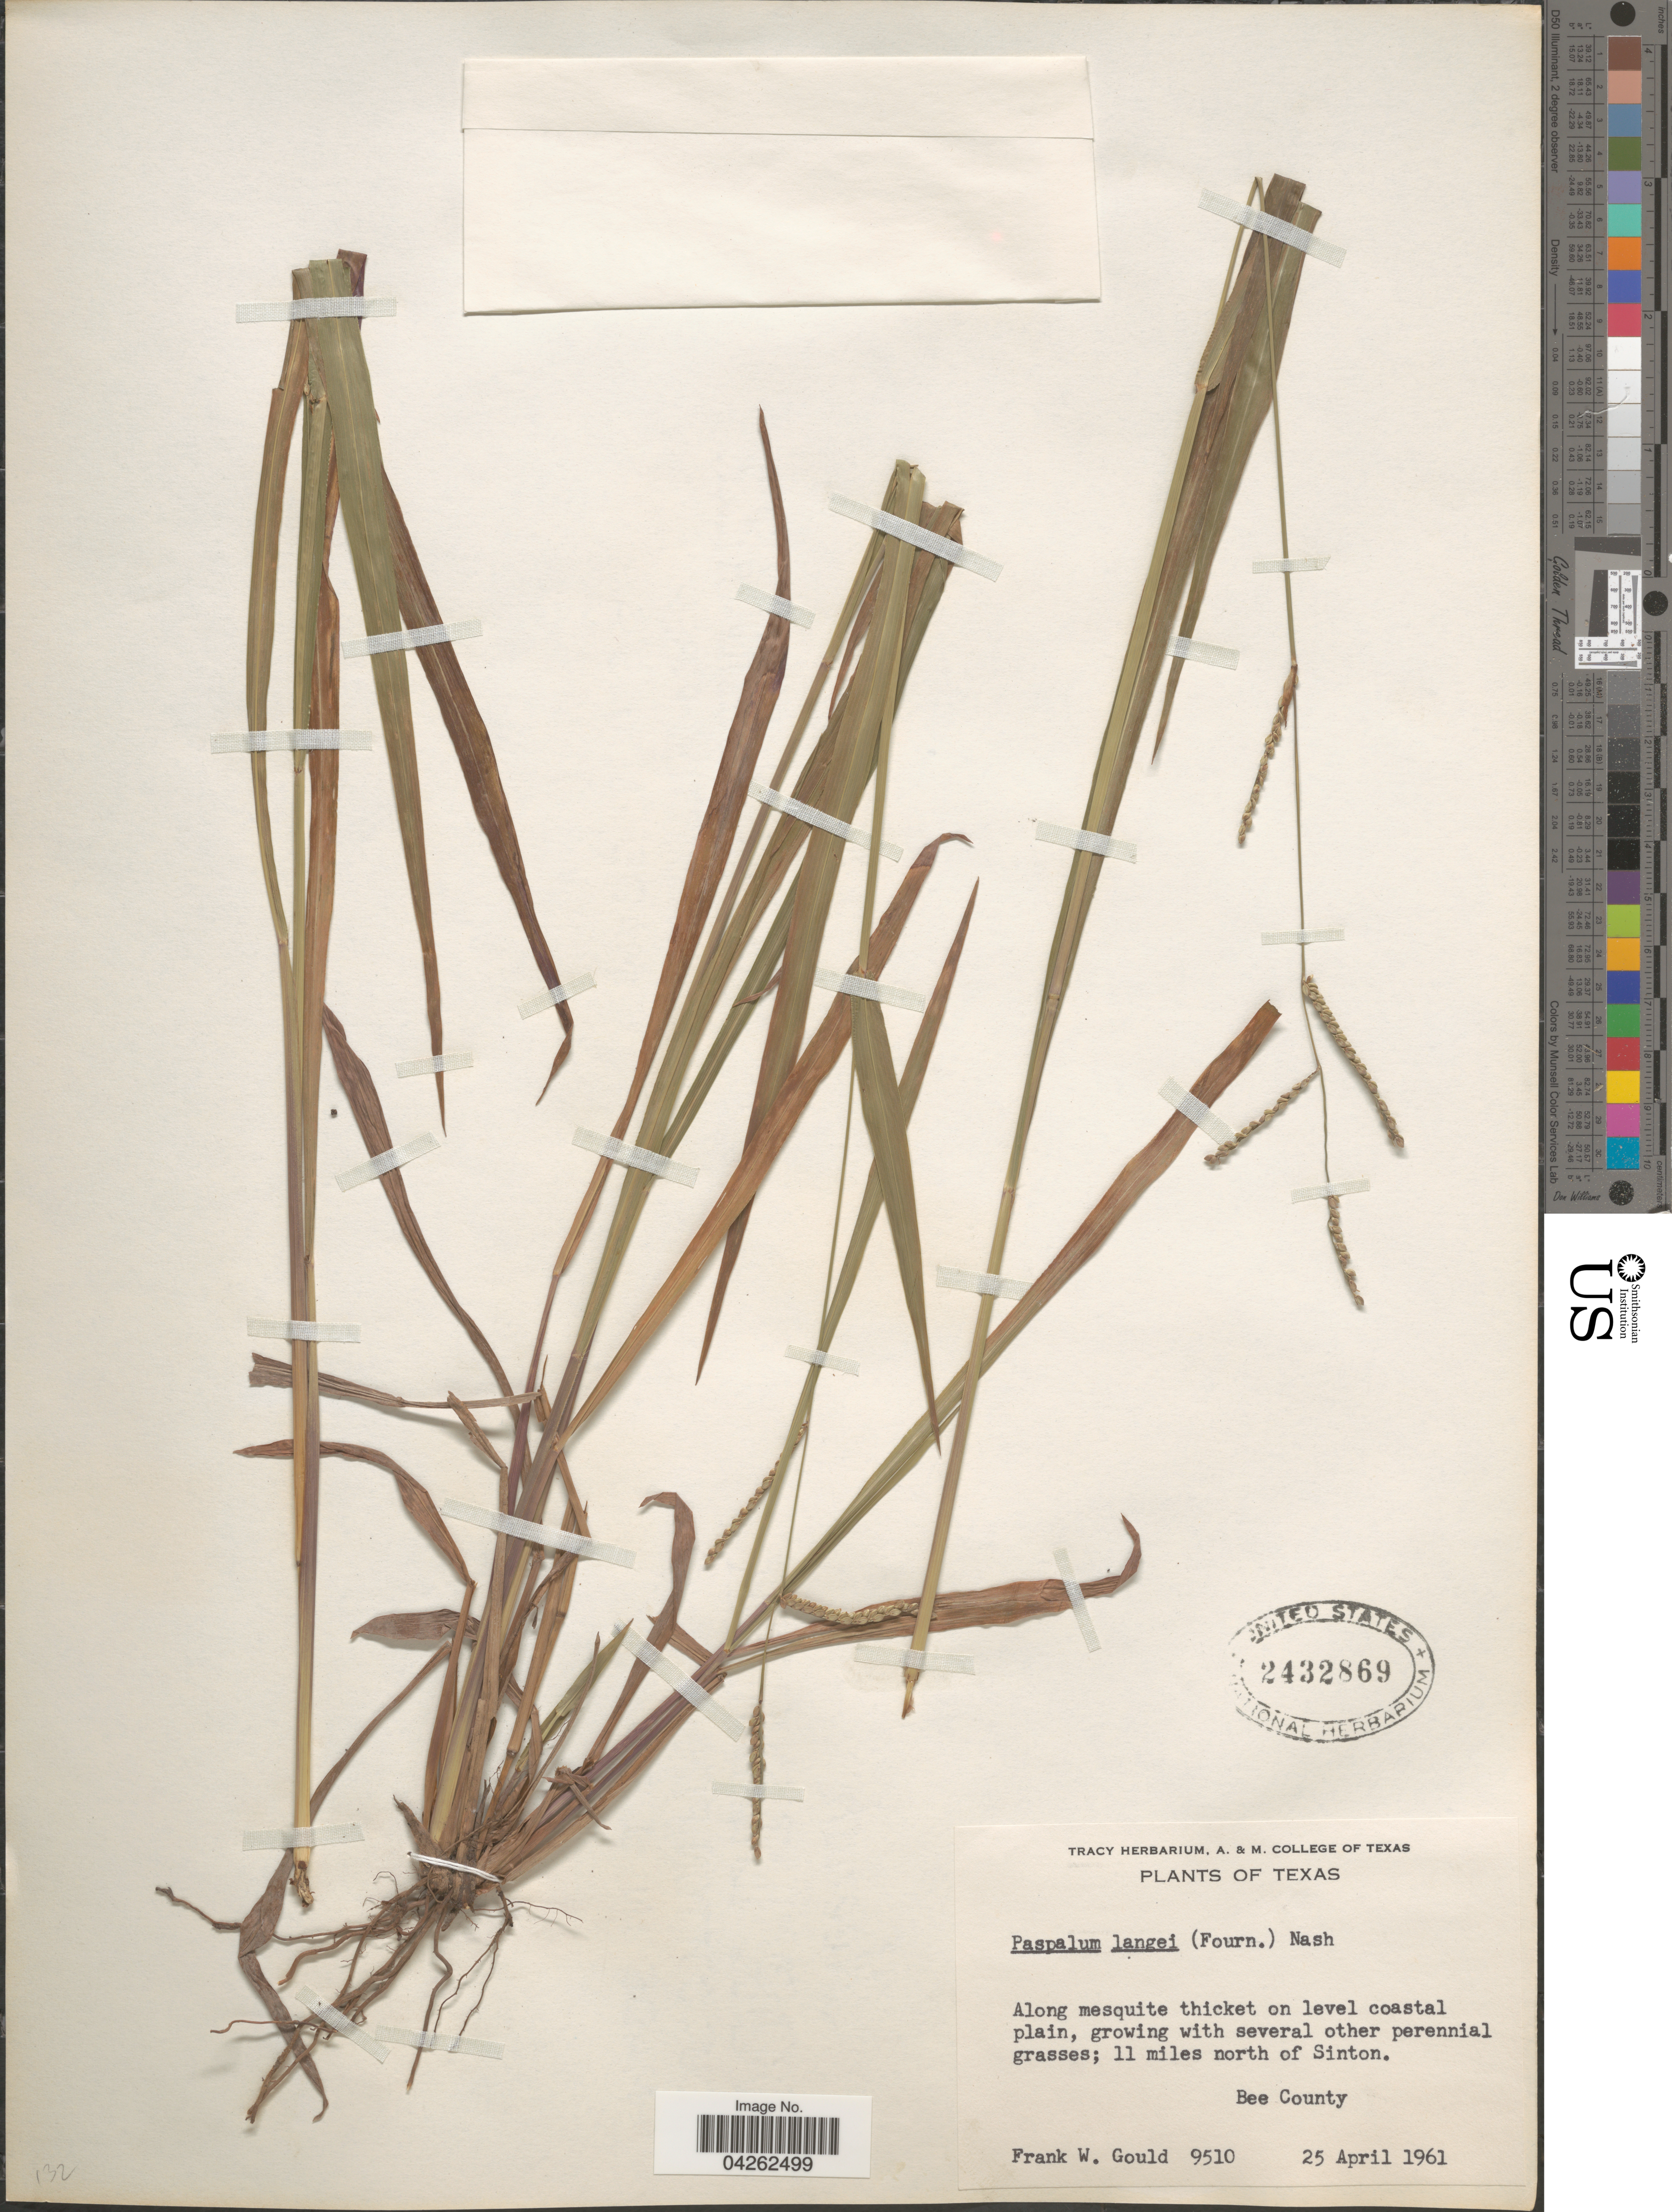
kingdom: Plantae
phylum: Tracheophyta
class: Liliopsida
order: Poales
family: Poaceae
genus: Paspalum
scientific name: Paspalum langei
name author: (E. Fourn.) Nash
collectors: F. W. Gould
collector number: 9510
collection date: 1961-04-25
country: United States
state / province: Texas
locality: Along mesquite thicket on level coastal plain, growing with several other perennial grasses; 11 miles north of Sinton. Bee County.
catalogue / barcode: US 2432869